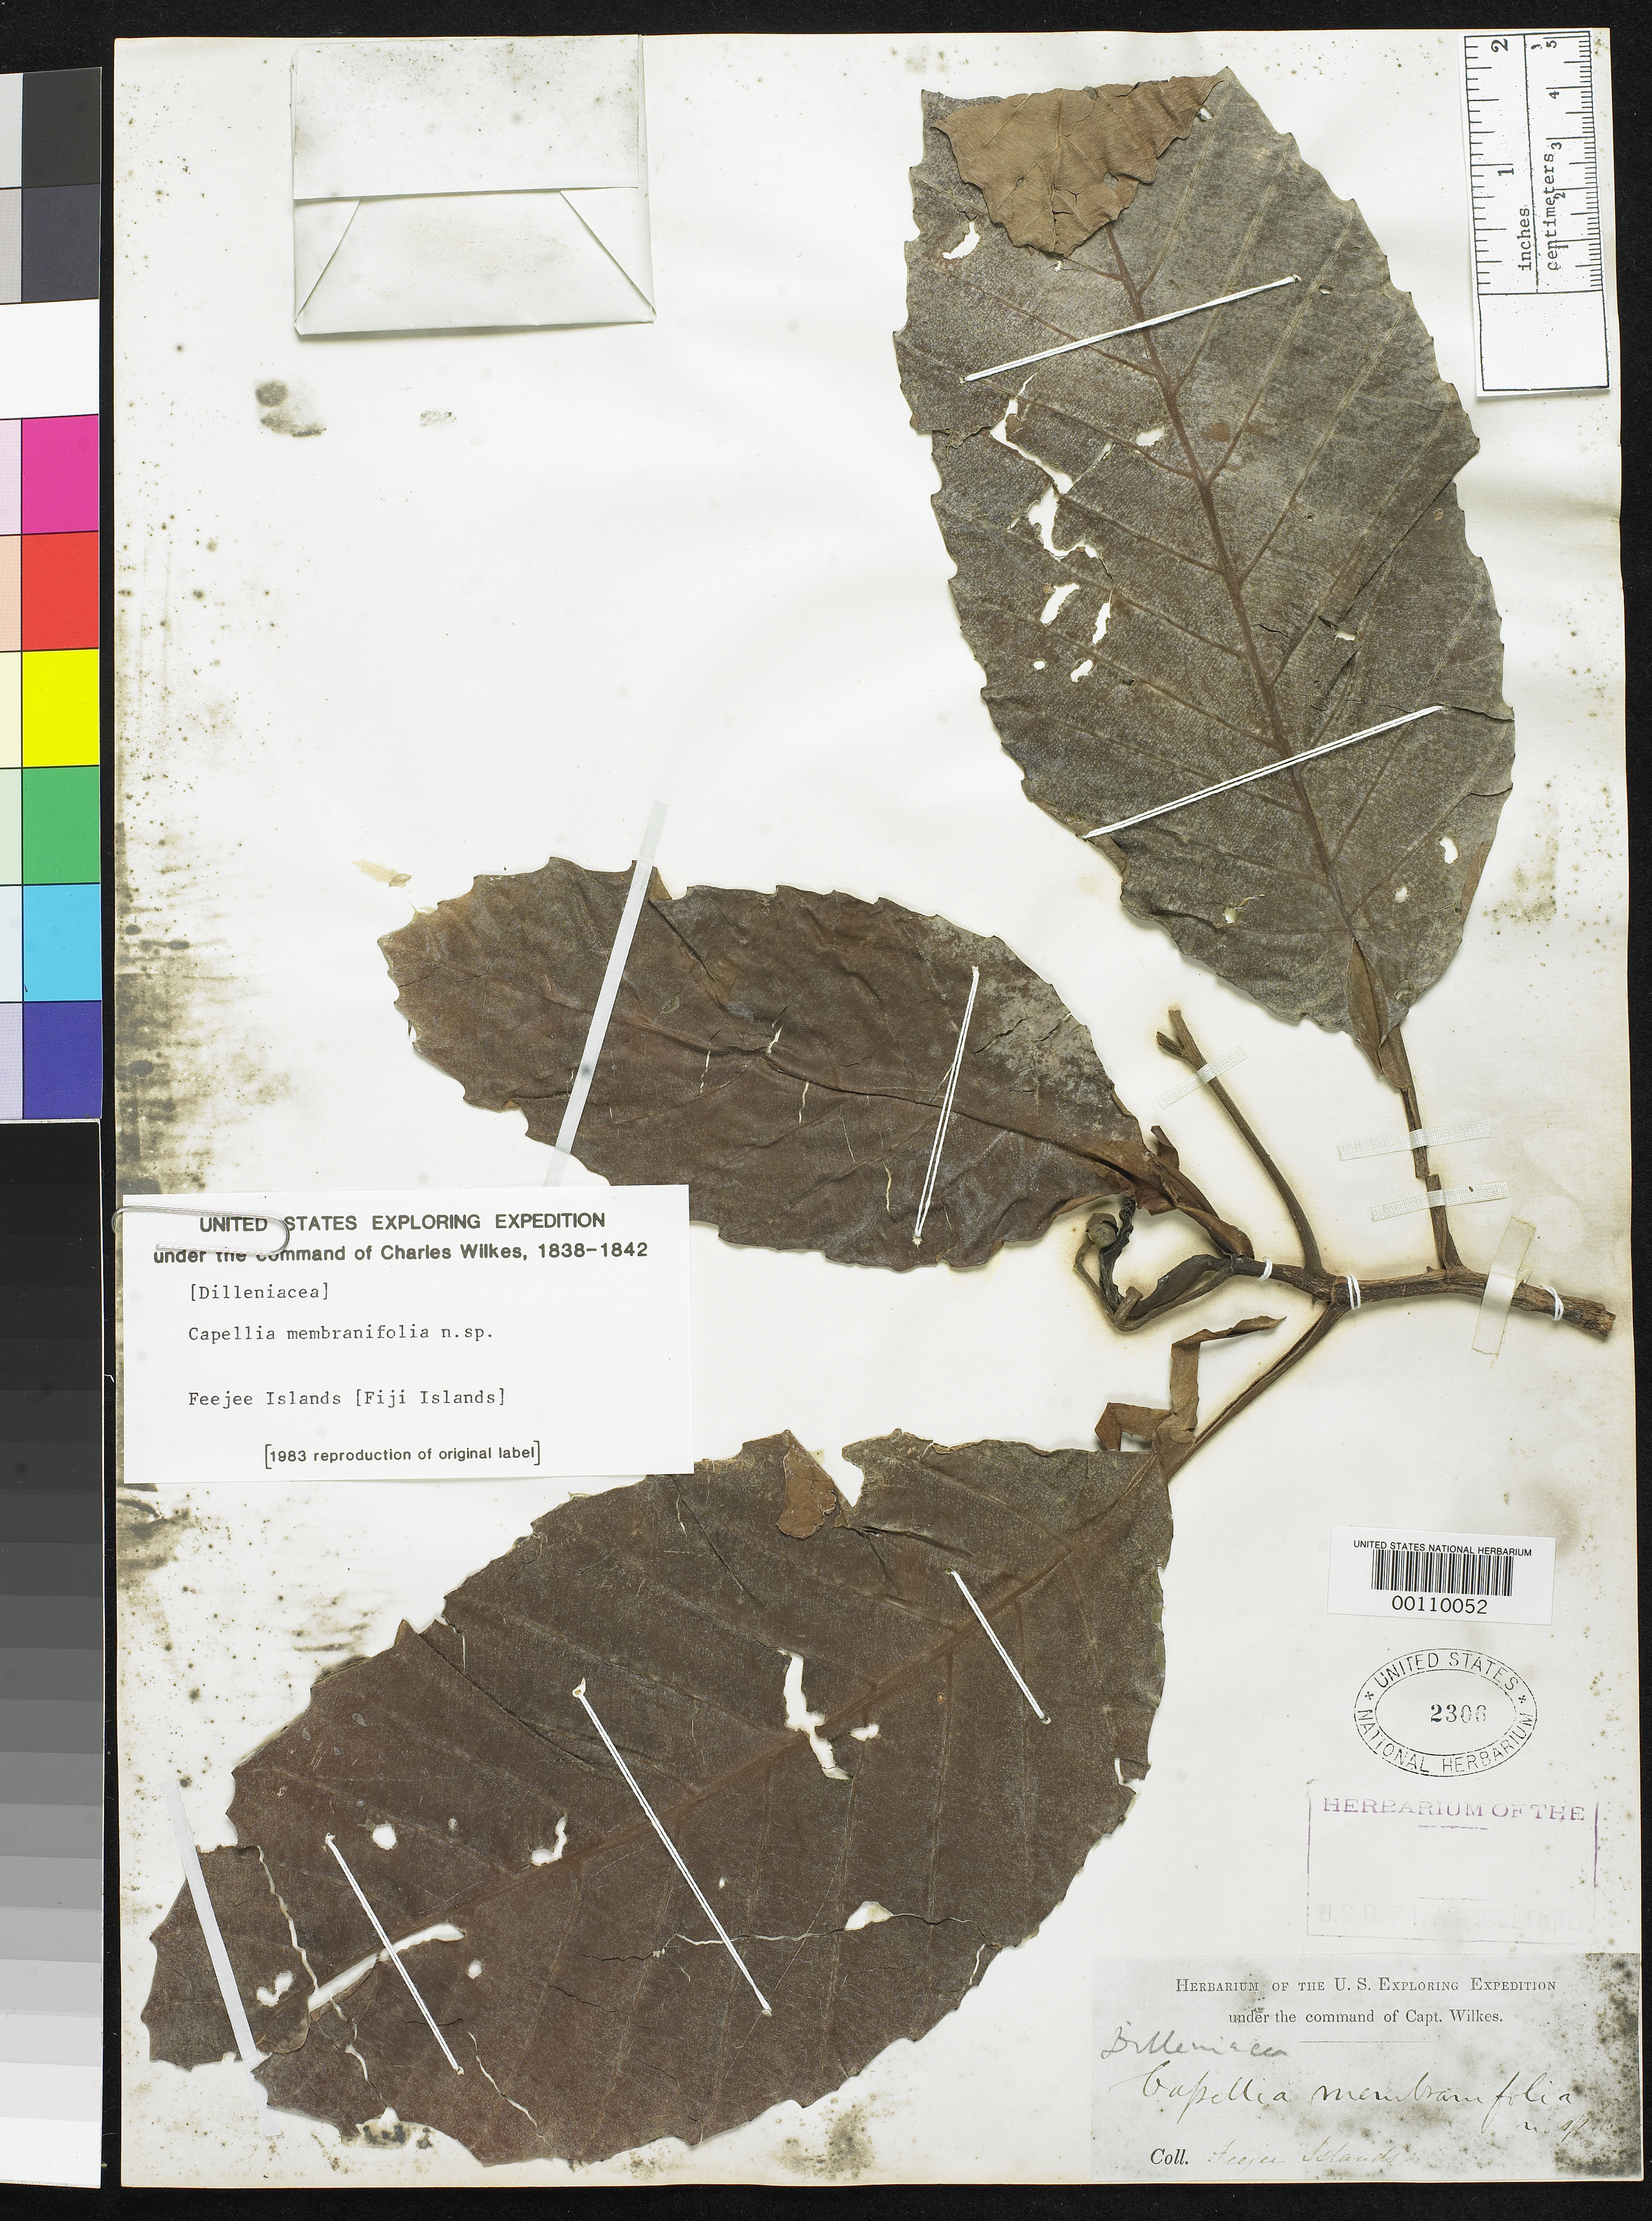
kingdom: Plantae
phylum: Tracheophyta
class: Magnoliopsida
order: Dilleniales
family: Dilleniaceae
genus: Capellia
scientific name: Capellia membranifolia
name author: A. Gray in Wilkes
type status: Type Collection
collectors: Wilkes Explor. Exped.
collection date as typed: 1838 to -- --- 1842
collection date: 1838/1842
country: Fiji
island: Ovalau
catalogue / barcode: US 2306